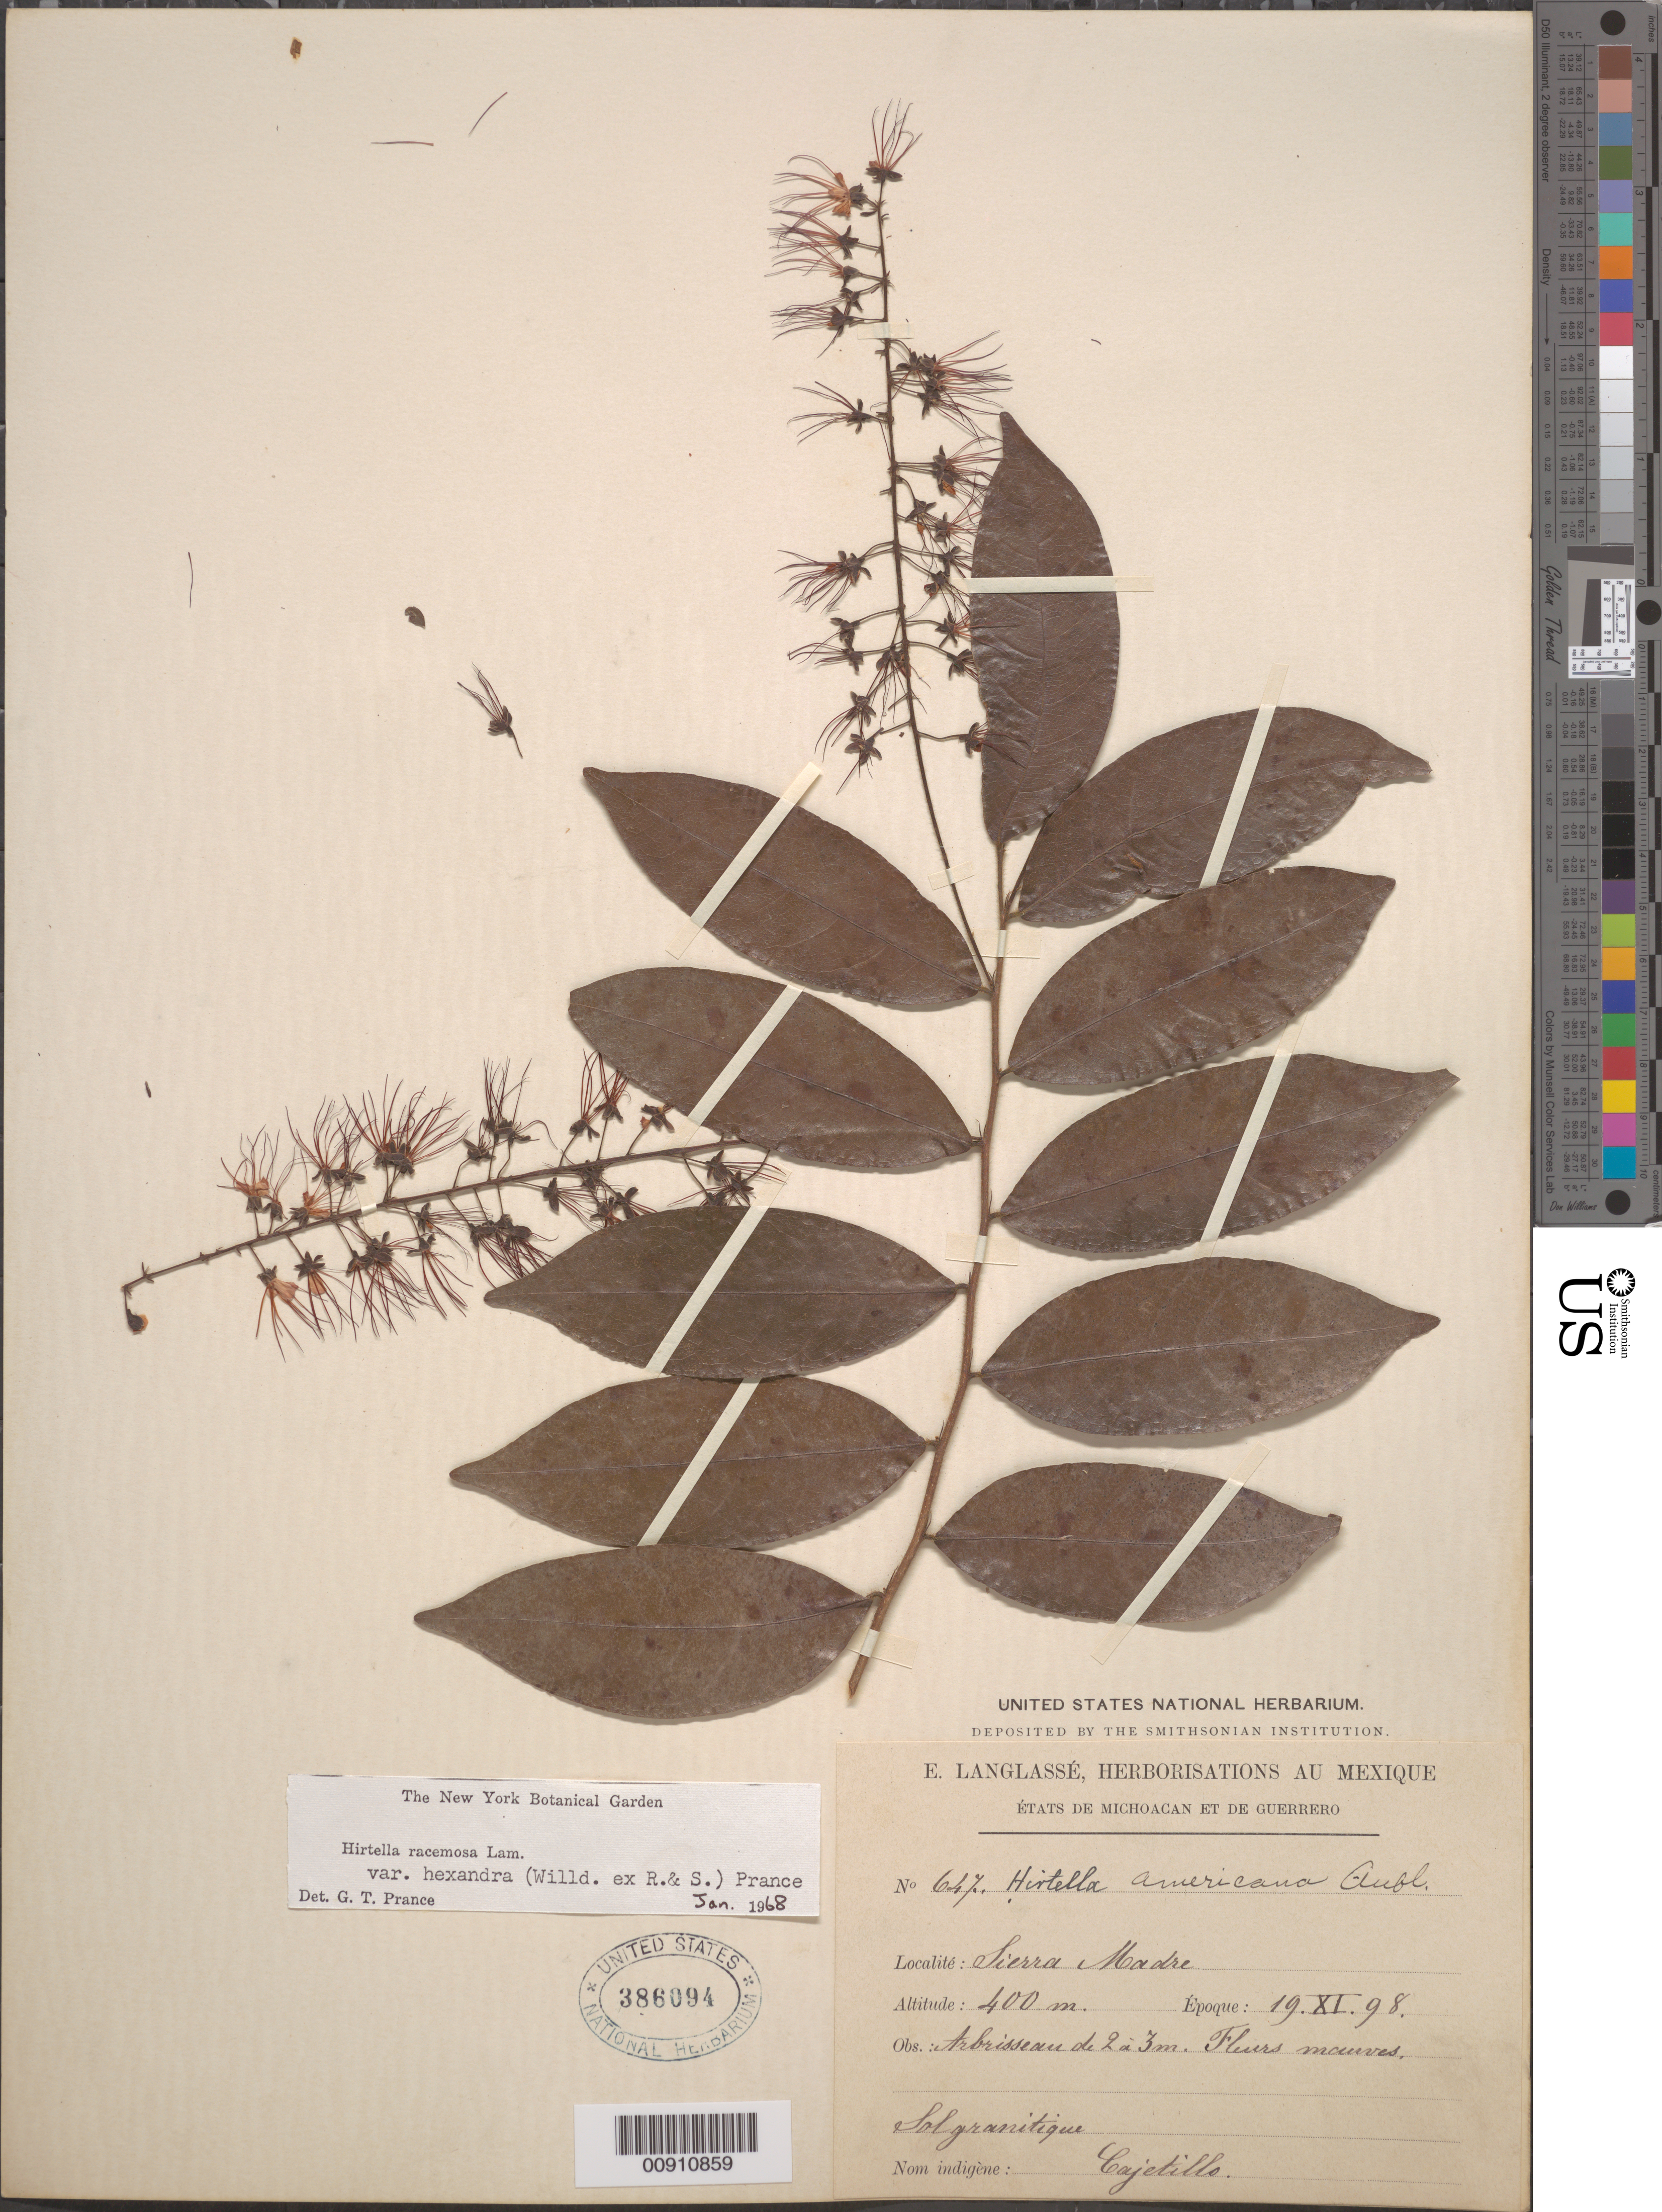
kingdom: Plantae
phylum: Tracheophyta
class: Magnoliopsida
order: Malpighiales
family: Chrysobalanaceae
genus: Hirtella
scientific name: Hirtella racemosa var. hexandra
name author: (Willd. ex Roem. & Schult.) Prance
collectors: E. Langlassé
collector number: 647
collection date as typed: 19 Nov 1898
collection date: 1898-11-19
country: Mexico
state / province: Guerrero / Michoacán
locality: Sierra Madre. États de Michoacán et de Guerrero.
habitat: Sol granitique.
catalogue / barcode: US 386094